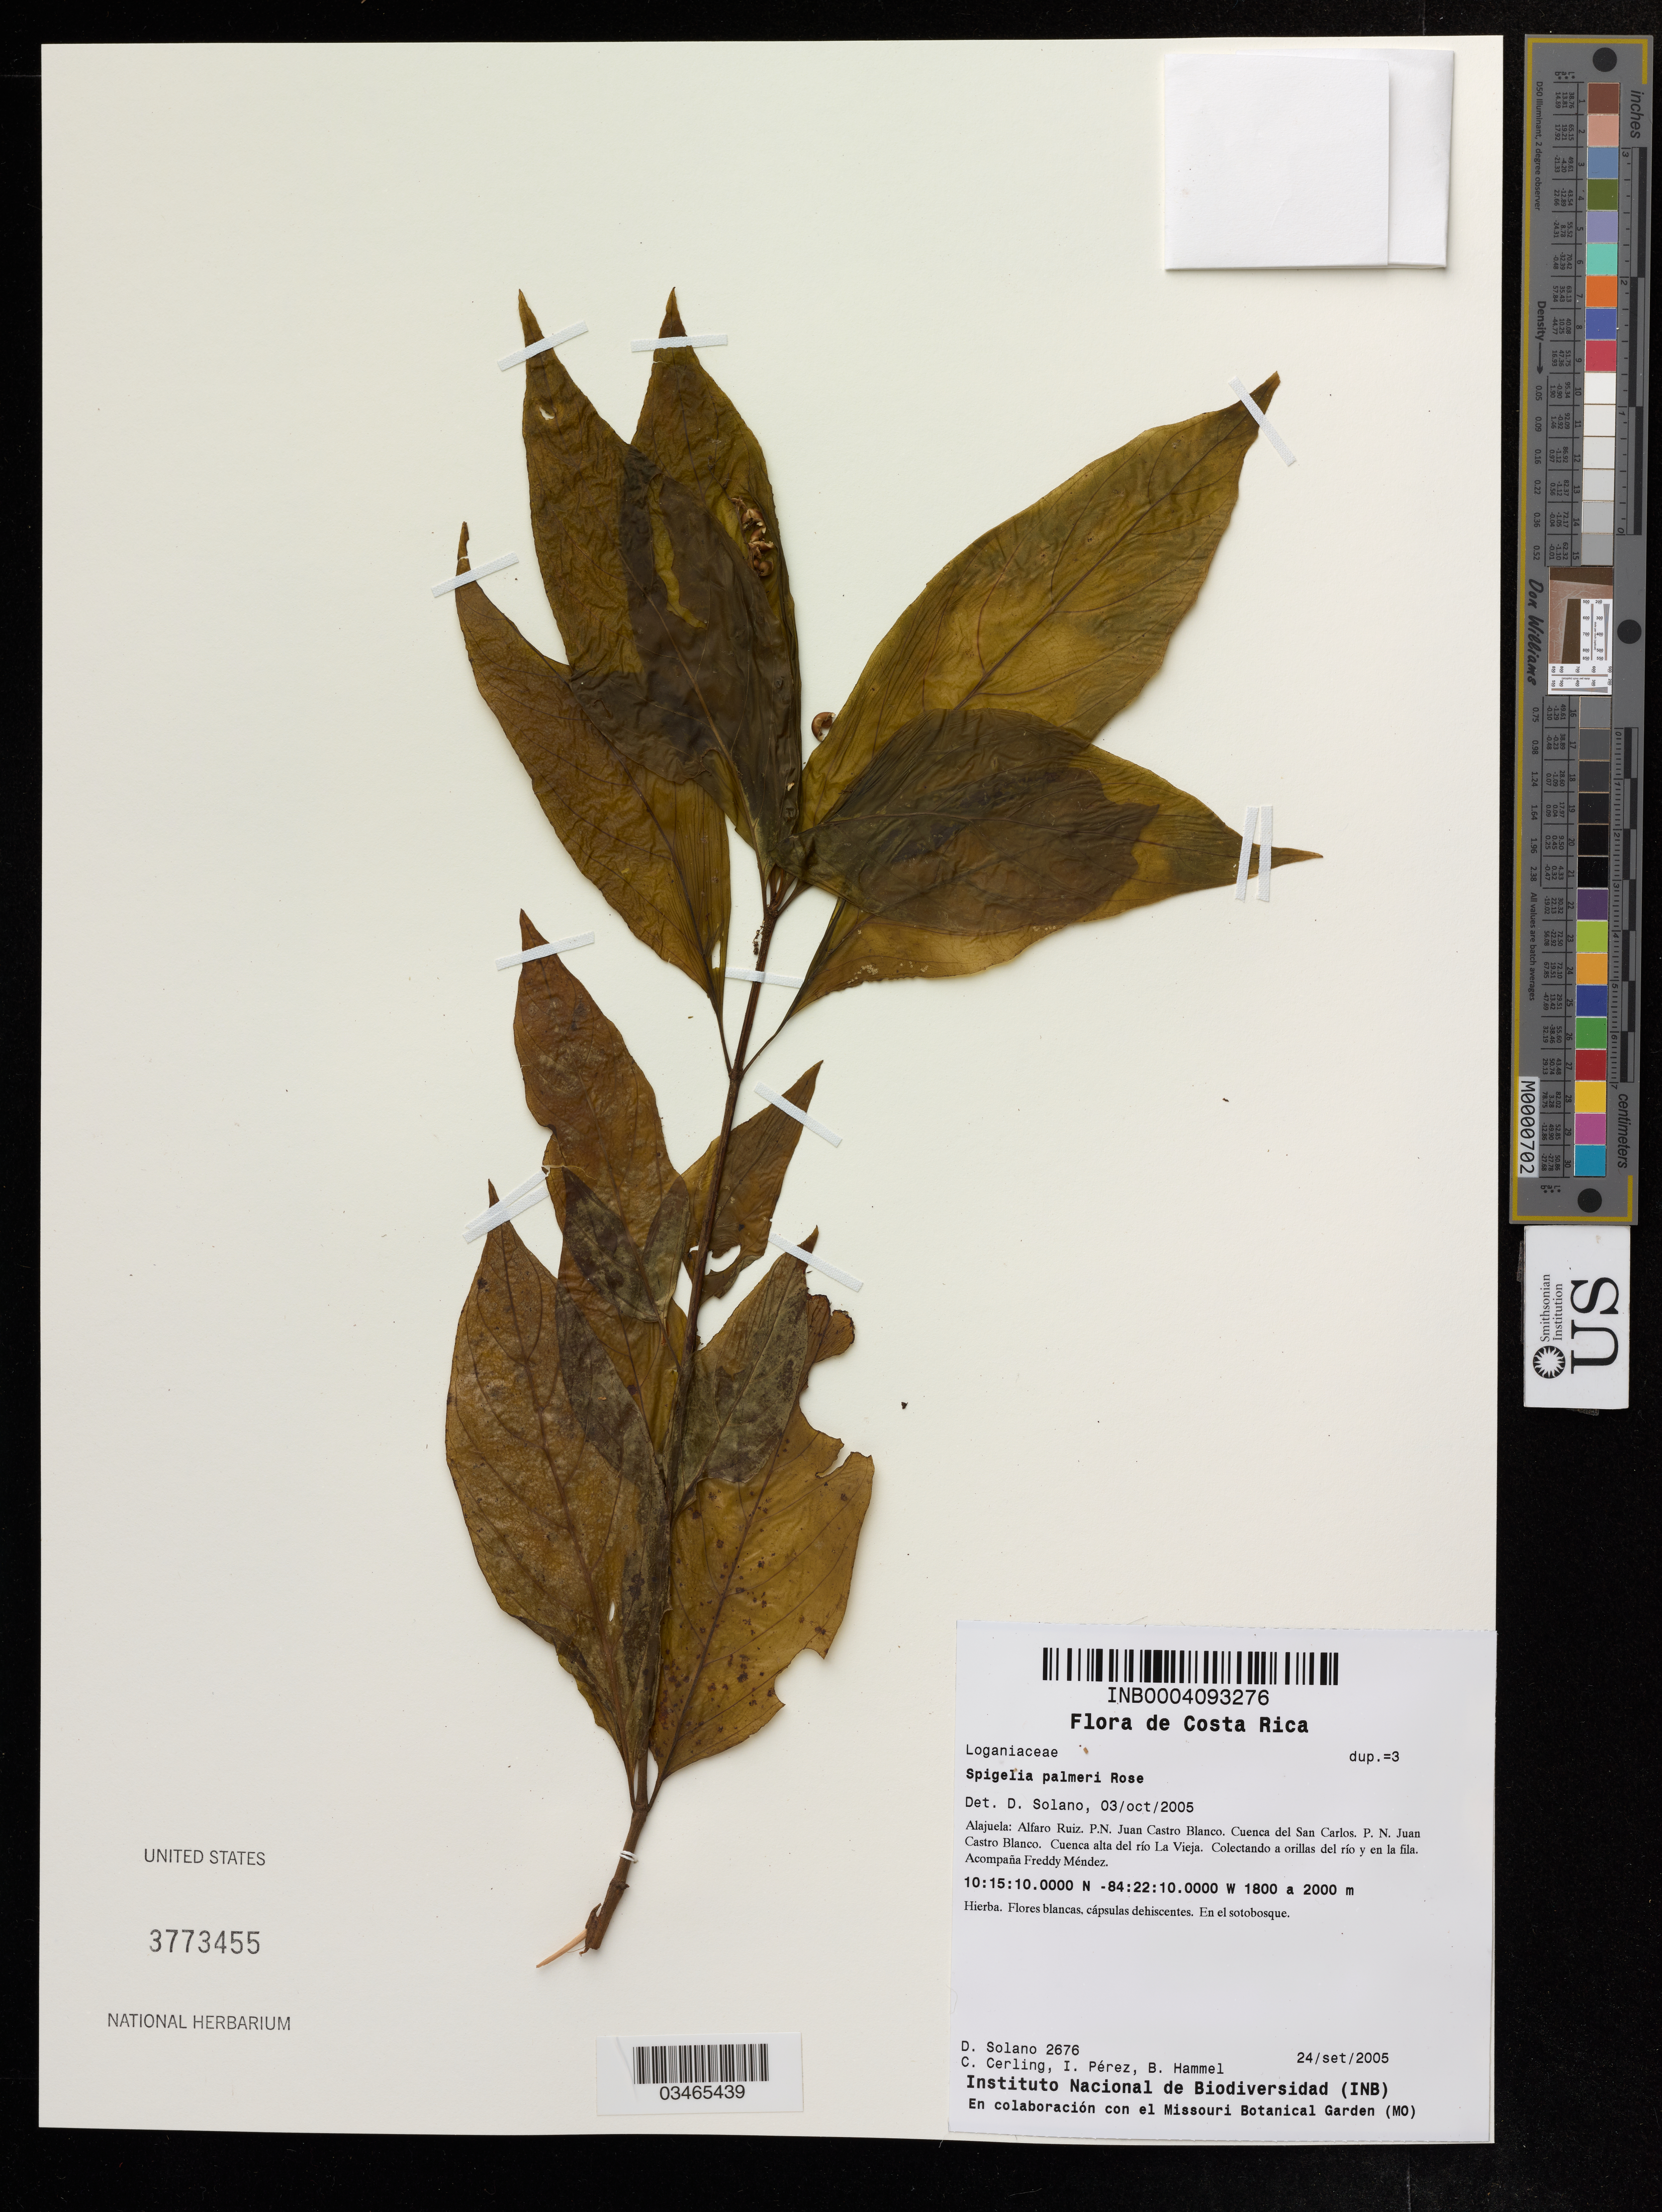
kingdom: Plantae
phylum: Tracheophyta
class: Magnoliopsida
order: Gentianales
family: Loganiaceae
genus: Spigelia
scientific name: Spigelia palmeri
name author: Rose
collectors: D. Solano, C. Cerling & B. Hammel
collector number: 2676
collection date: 2005-09-24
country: Costa Rica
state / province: Alajuela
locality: Alfaro Ruiz. P.N. Juan Castro Blanco. Cuenca del San Carlos. P.N. Juan Castro Blanco. Cuenca alta del río La Vieja.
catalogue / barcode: US 3773455